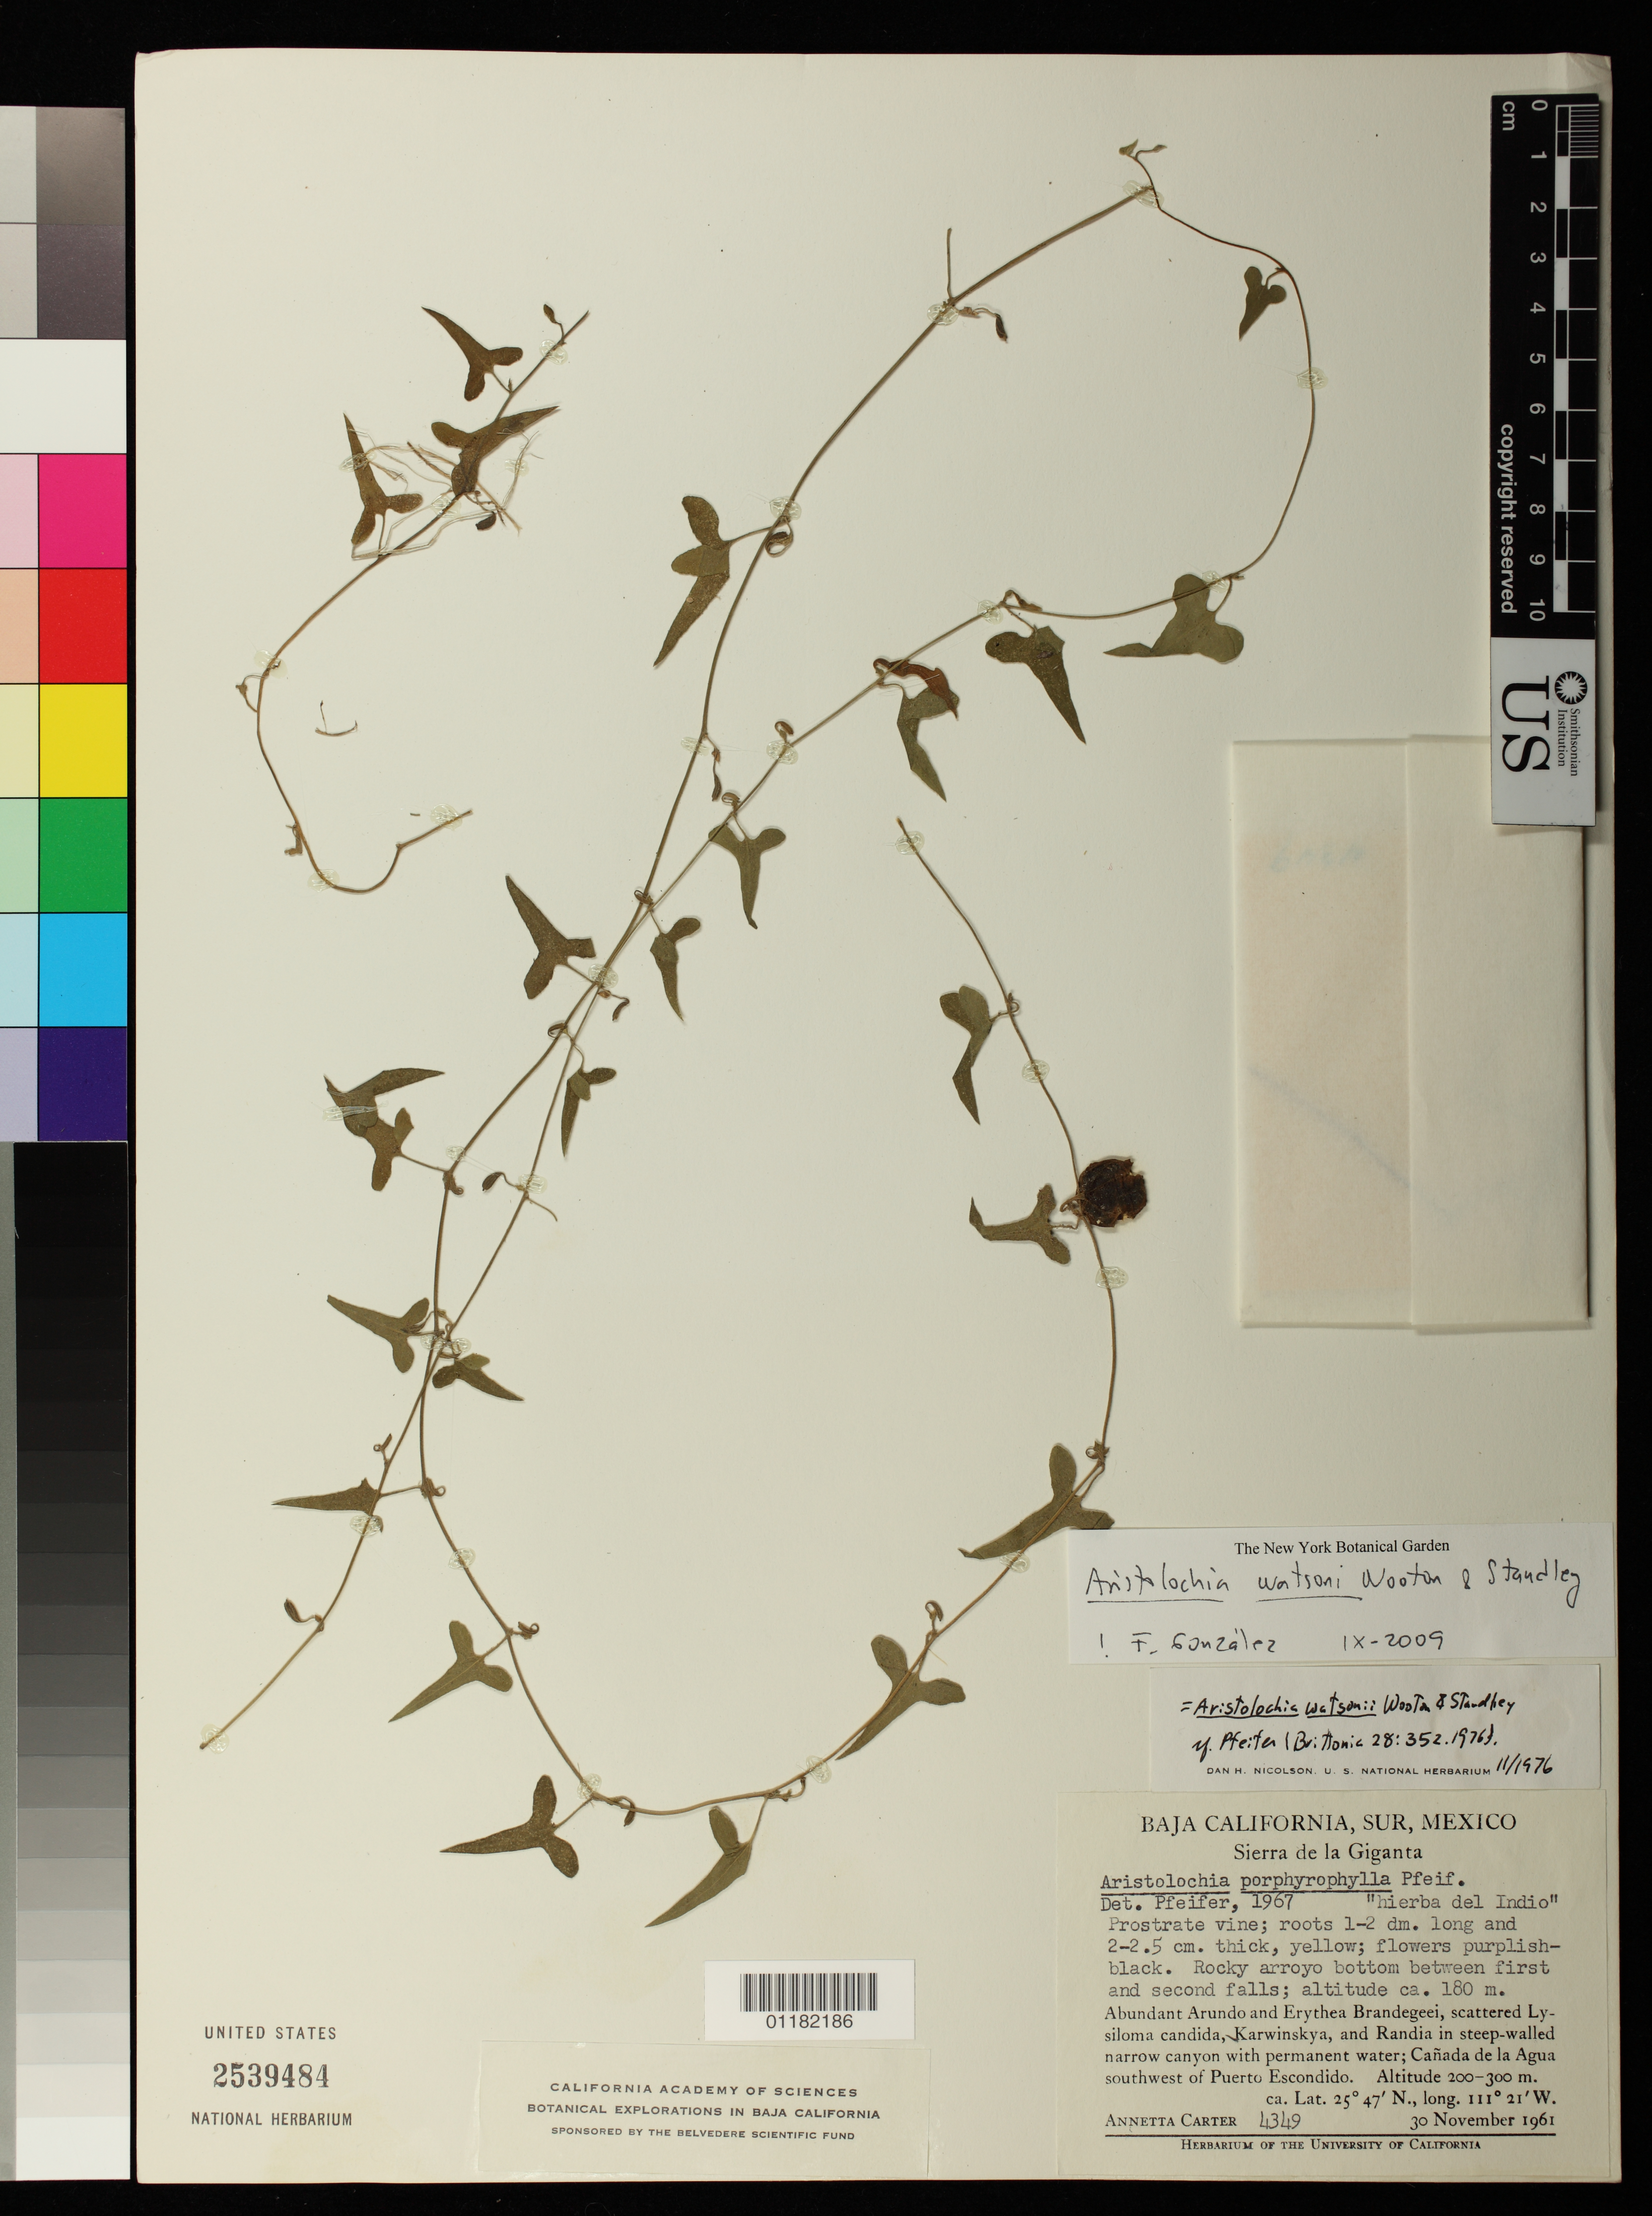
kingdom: Plantae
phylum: Tracheophyta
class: Magnoliopsida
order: Piperales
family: Aristolochiaceae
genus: Aristolochia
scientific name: Aristolochia watsonii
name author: Wooton & Standl.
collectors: A. M. Carter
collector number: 4349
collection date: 1961-11-30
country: Mexico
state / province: Baja California Sur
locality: Rocky arroyo bottom between first and second falls.In steep-walled narrow canyon with permanent water; Canada de la Agua southwest of Puerto Escondido.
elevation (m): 180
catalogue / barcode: US 2539484